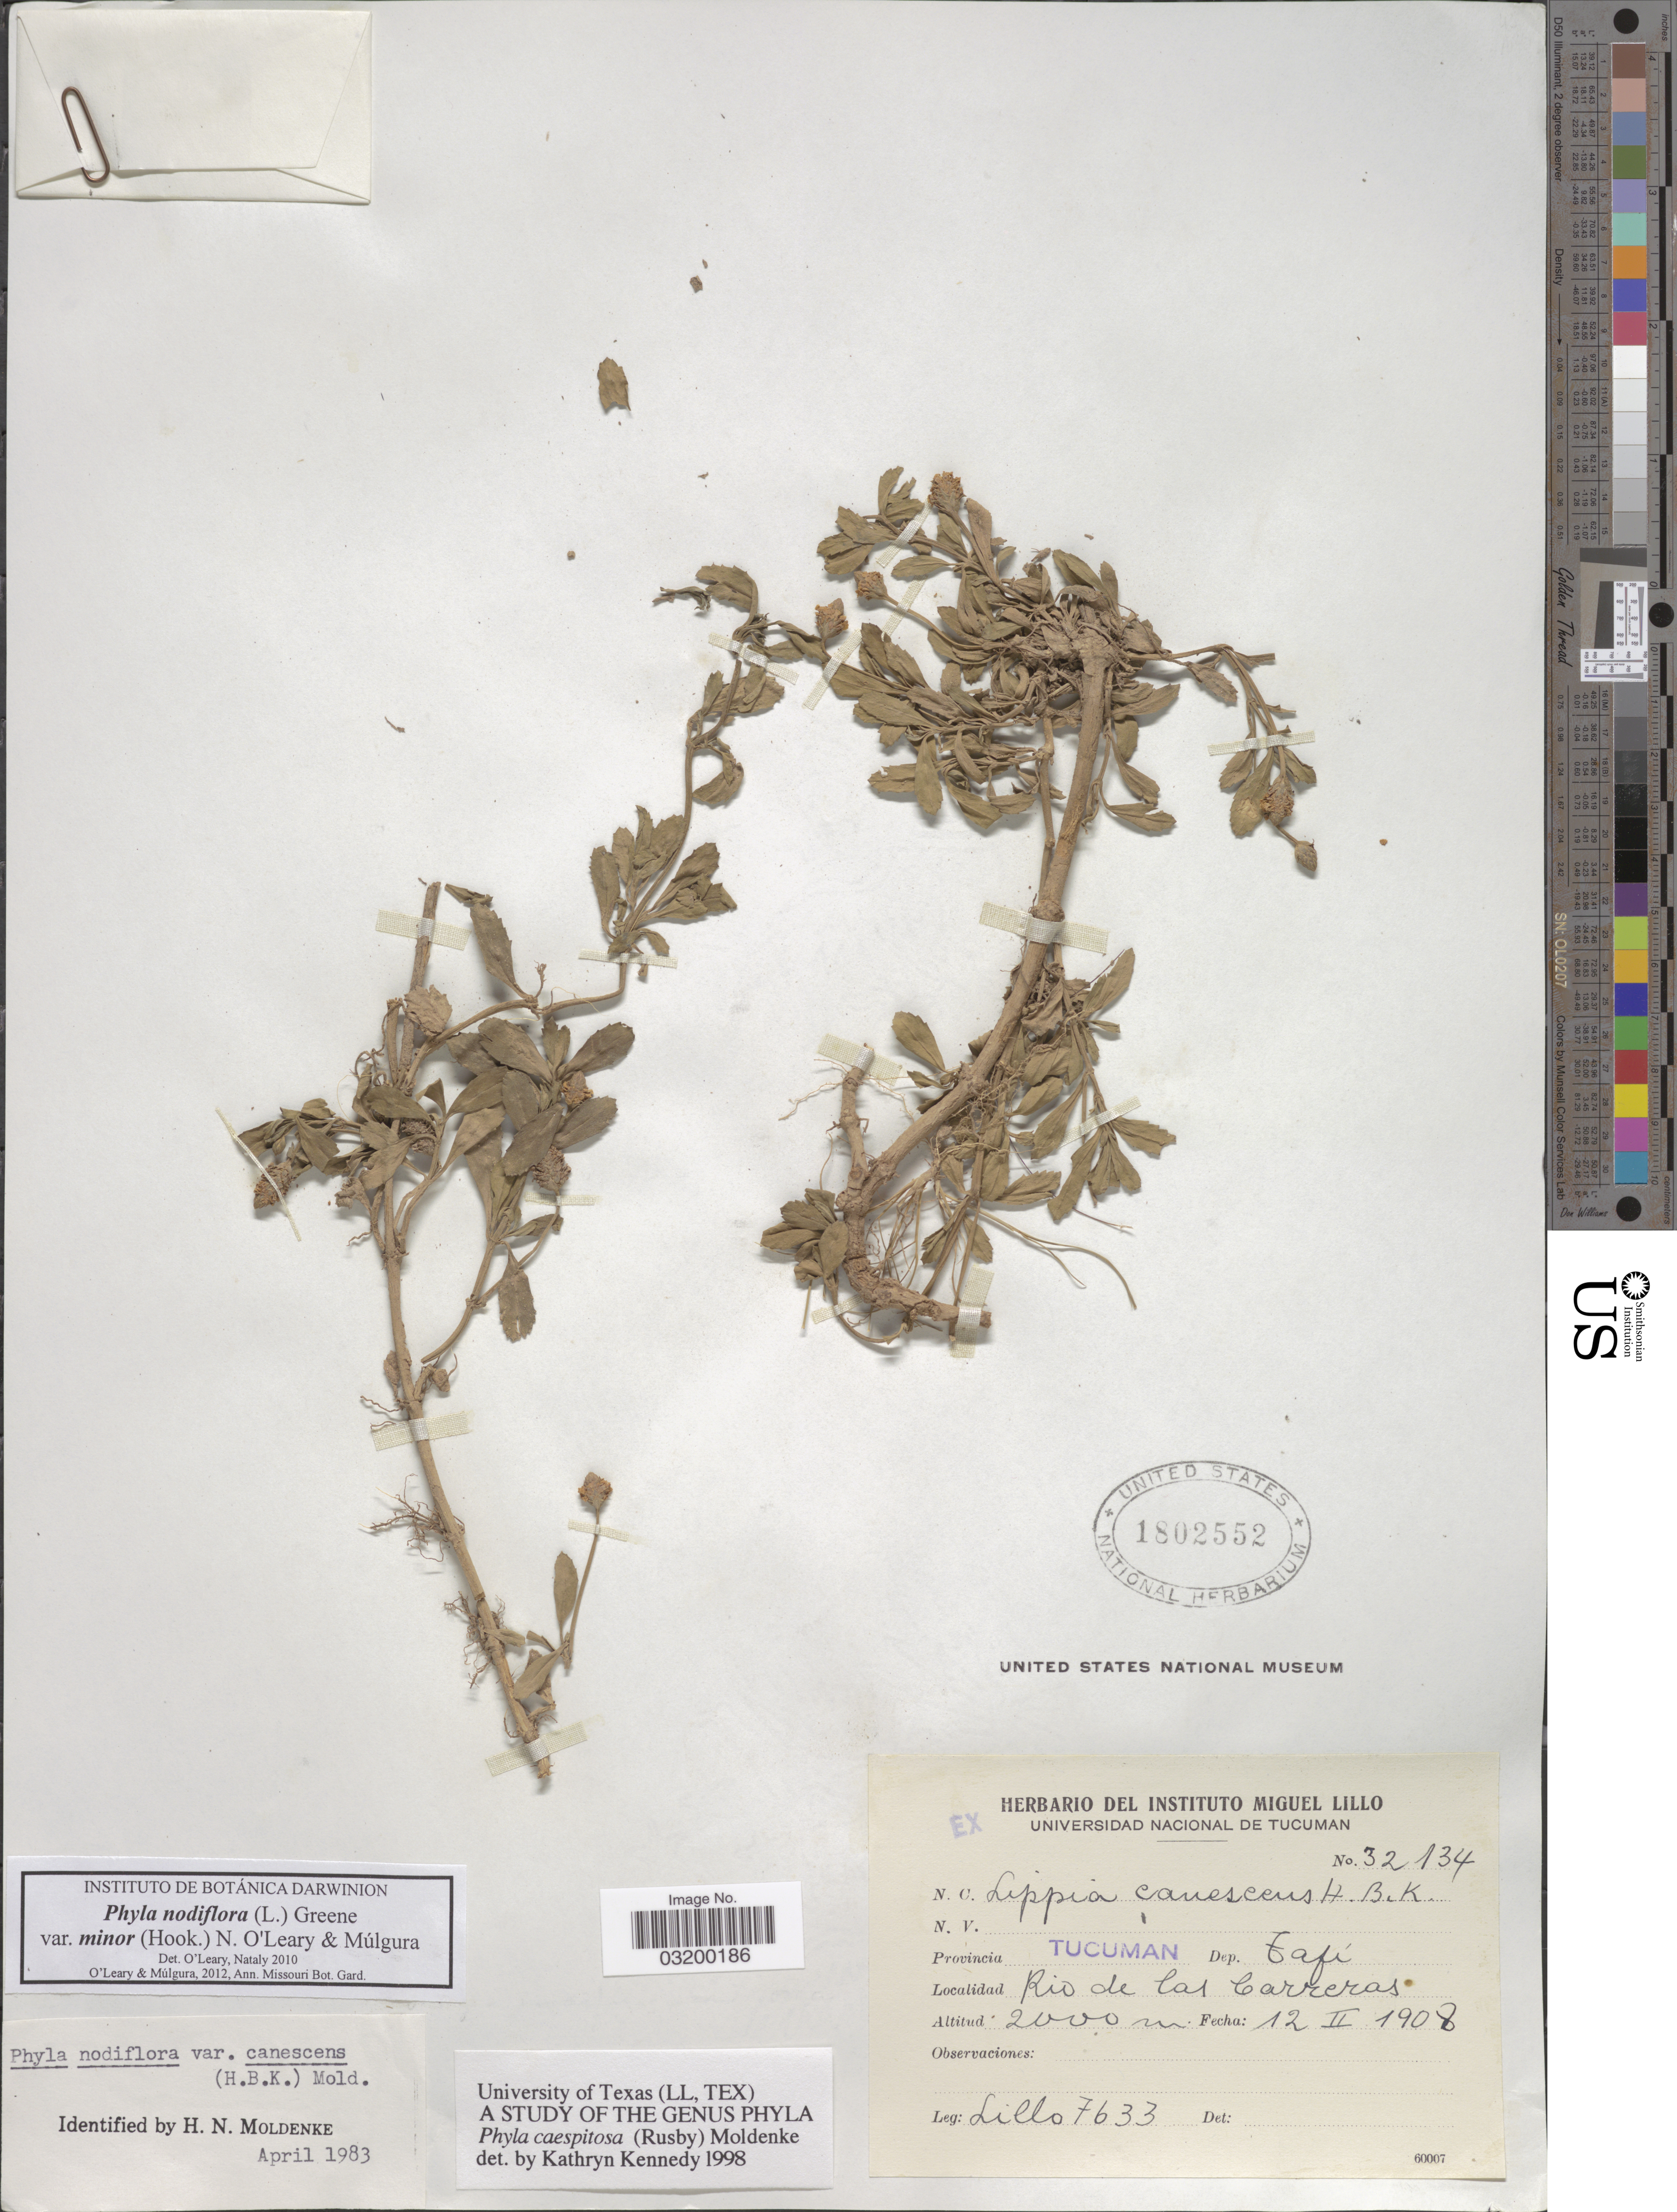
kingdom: Plantae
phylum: Tracheophyta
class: Magnoliopsida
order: Lamiales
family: Verbenaceae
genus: Phyla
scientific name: Phyla nodiflora var. minor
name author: (Hook.) N. O'Leary & Mulgura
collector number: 7633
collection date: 1908-02-12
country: Argentina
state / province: Tucuman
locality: Dep. Tafi. Rio de las Carreras.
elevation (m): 2000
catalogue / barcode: US 1802552